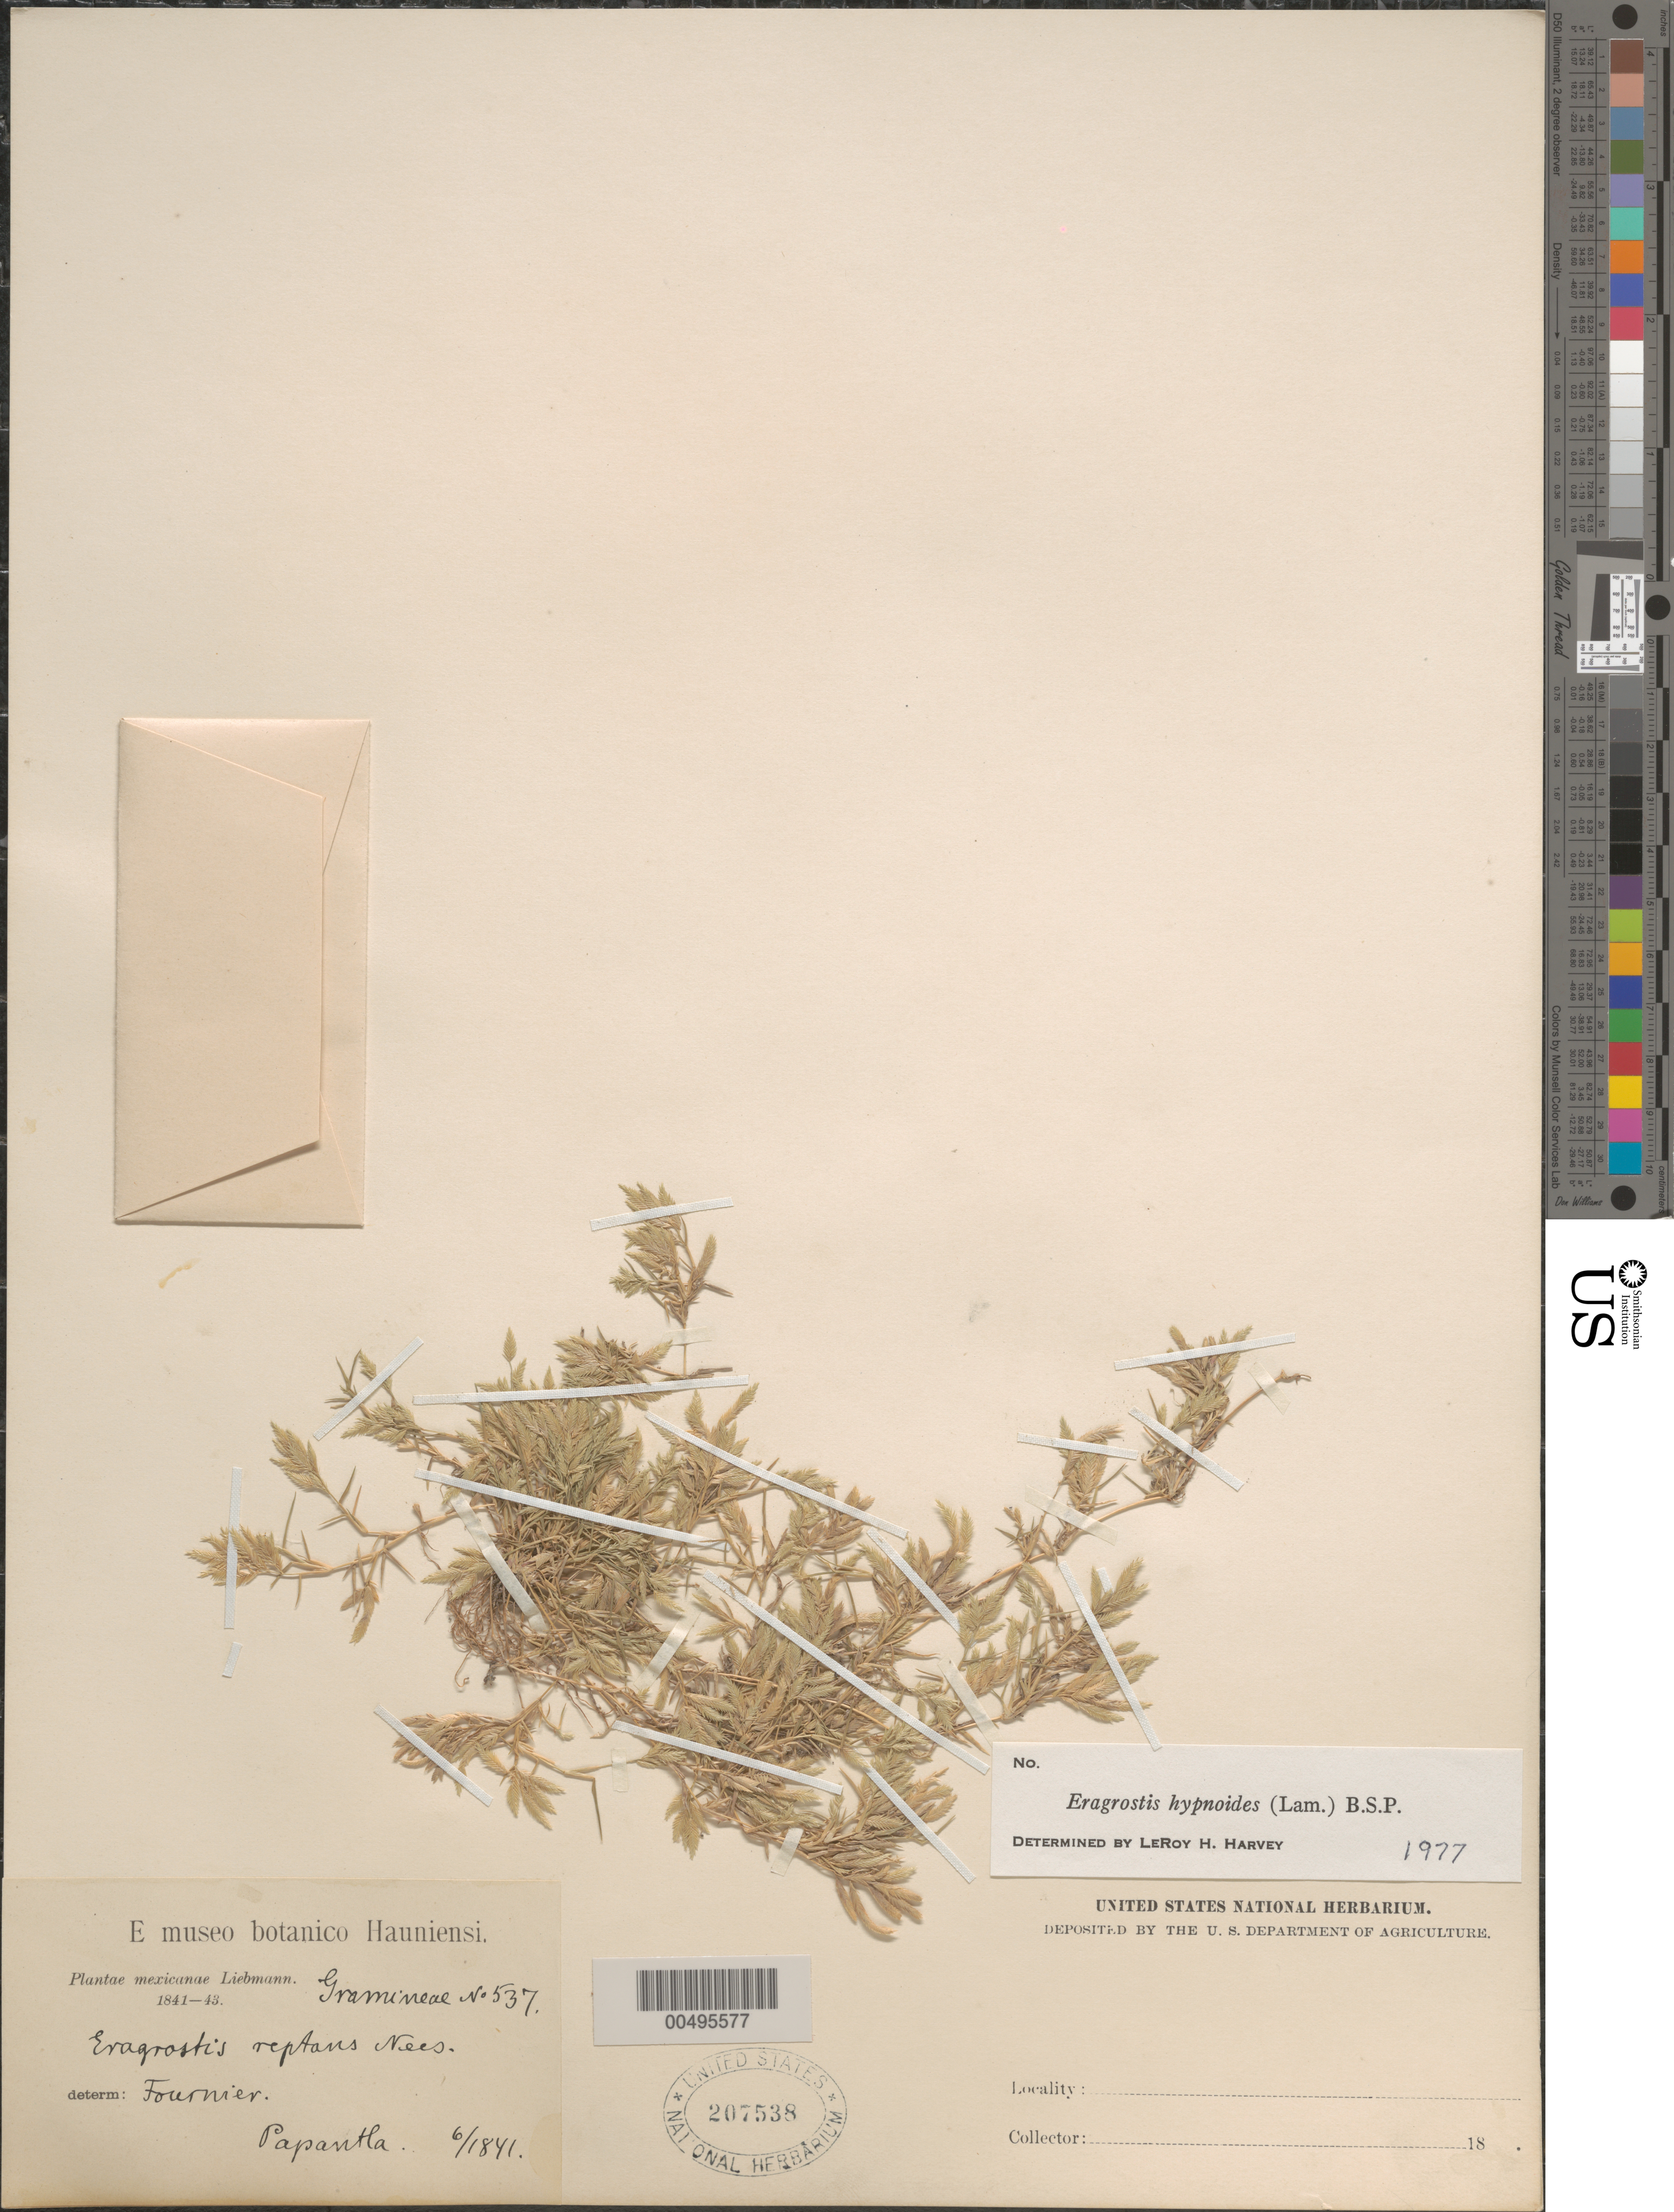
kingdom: Plantae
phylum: Tracheophyta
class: Liliopsida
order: Poales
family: Poaceae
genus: Eragrostis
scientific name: Eragrostis hypnoides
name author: (Lam.) Britton, Stearns & Poggenb.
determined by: Harvey, L. H.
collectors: F. M. Liebmann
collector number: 537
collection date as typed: Jun 1841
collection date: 1841-06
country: Mexico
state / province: Veracruz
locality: Papantla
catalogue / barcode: US 207538